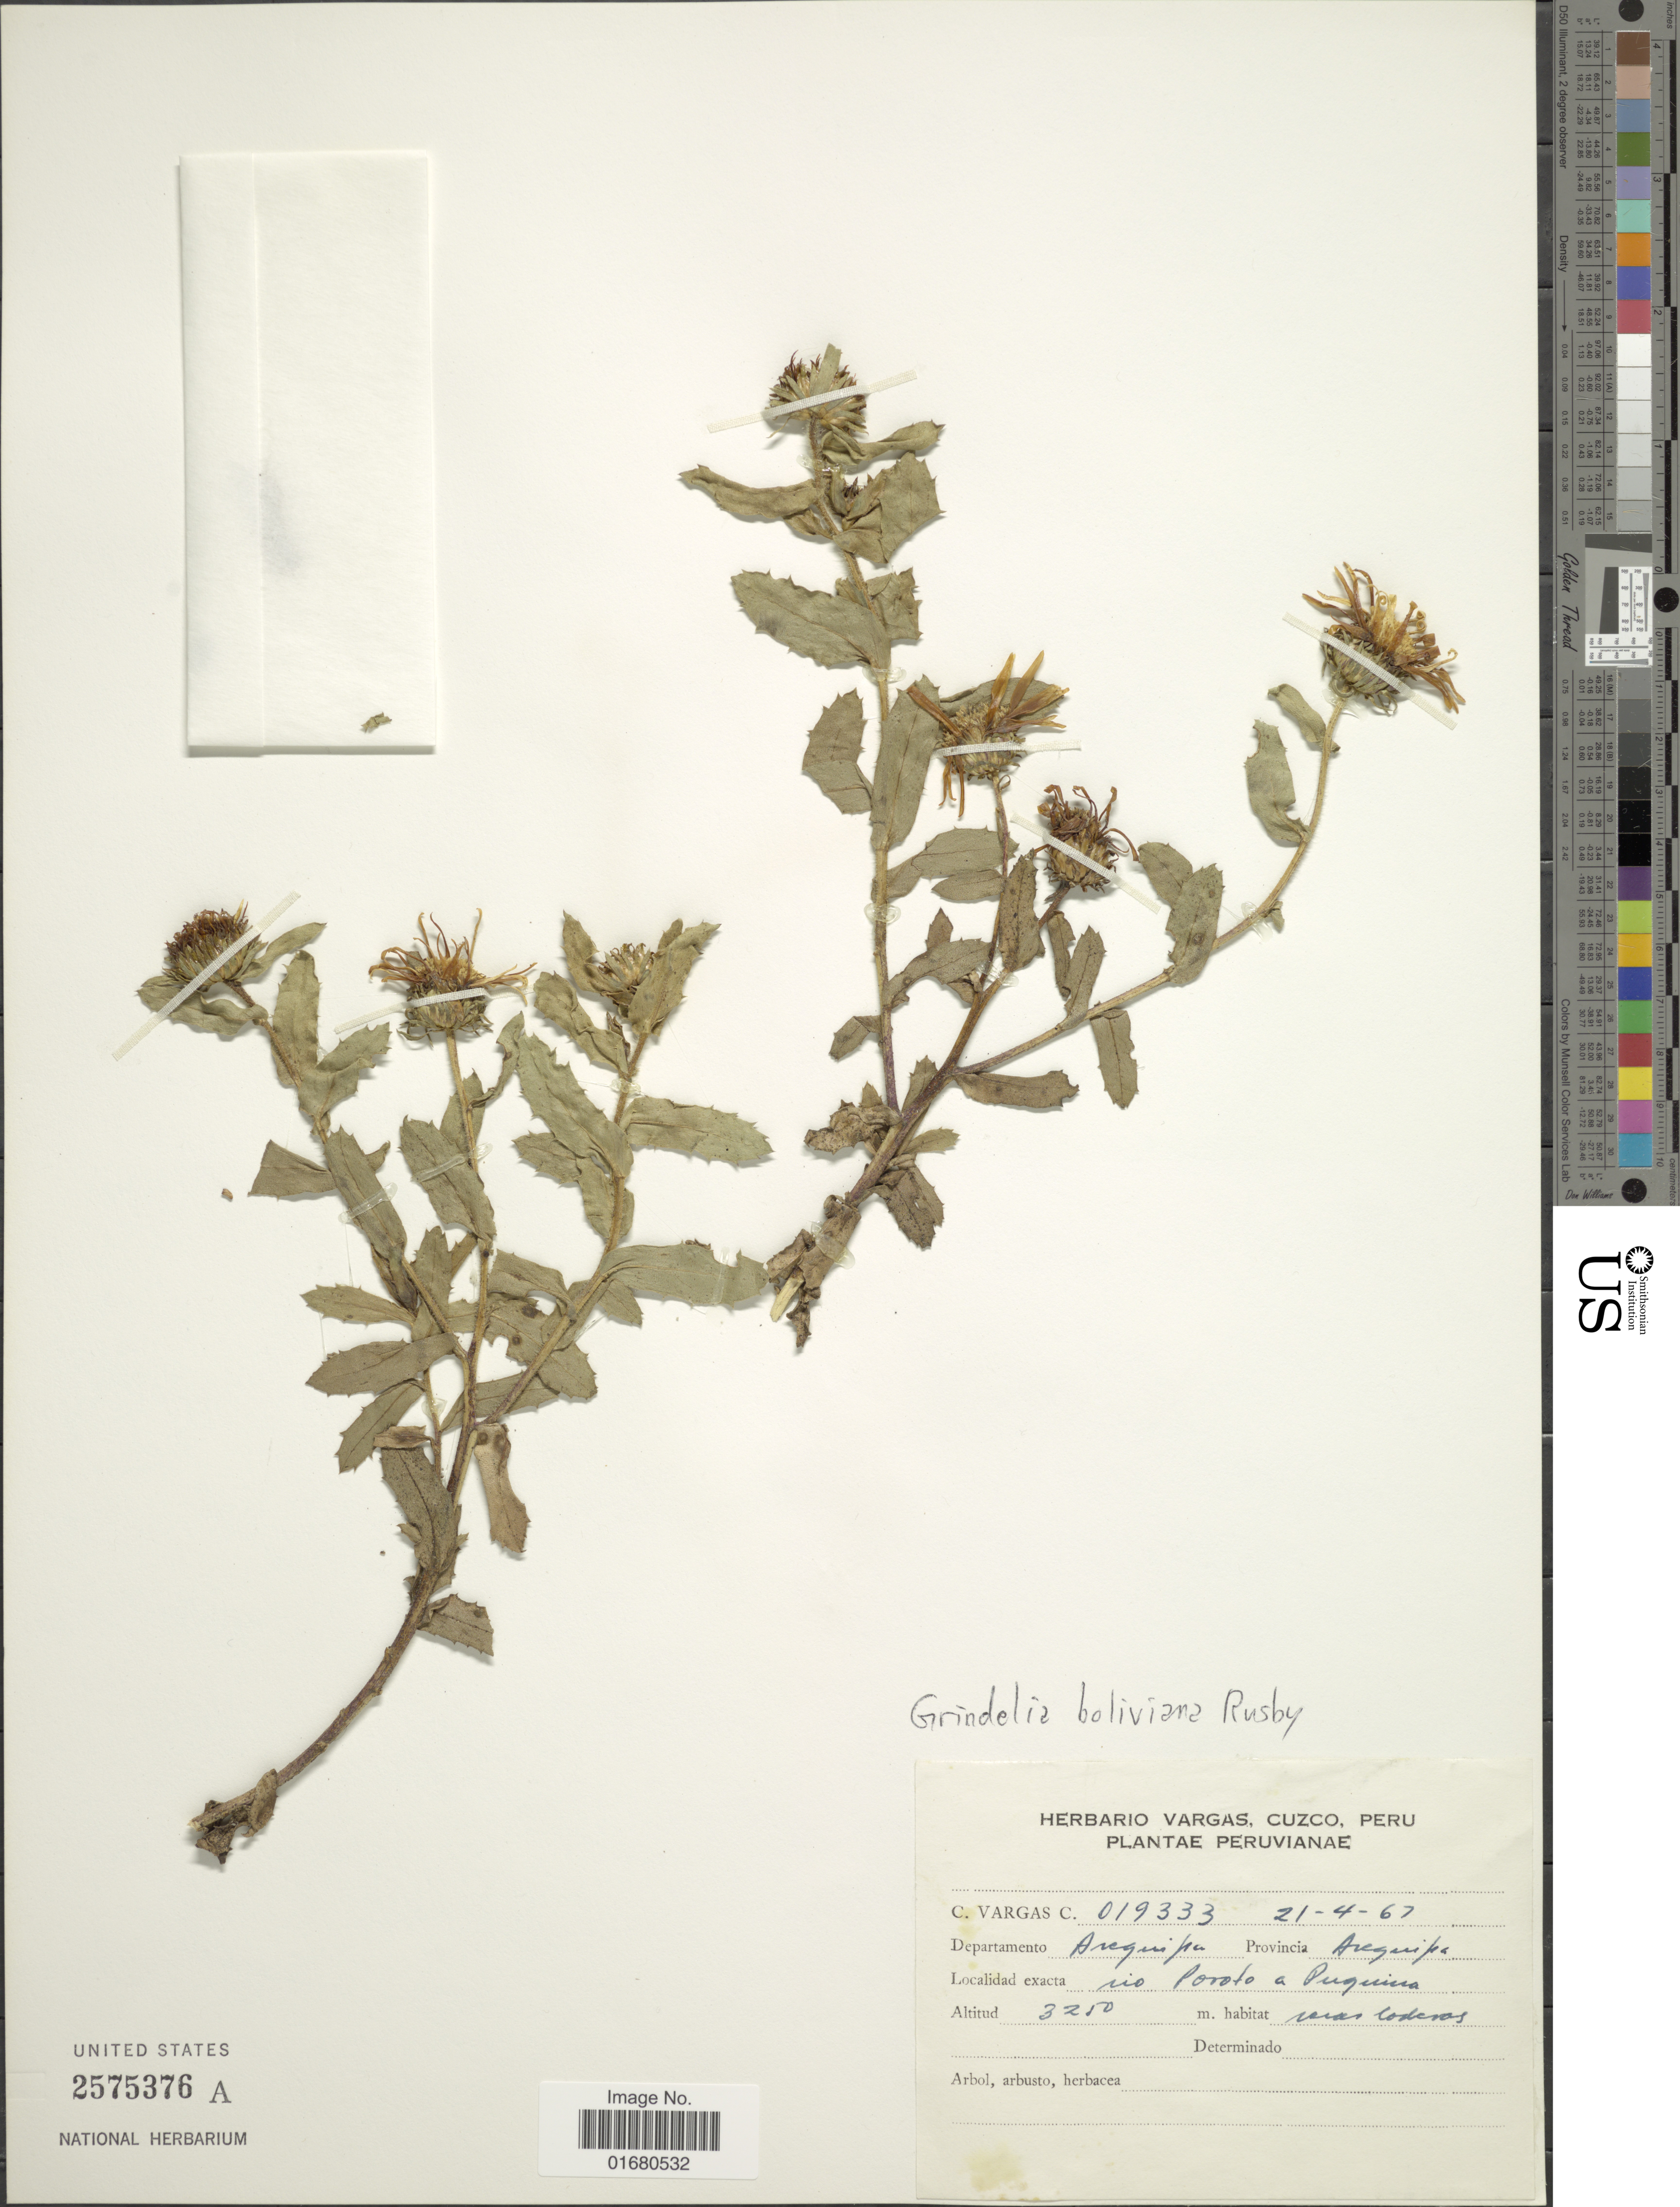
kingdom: Plantae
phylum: Tracheophyta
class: Magnoliopsida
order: Asterales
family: Asteraceae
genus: Grindelia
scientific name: Grindelia boliviana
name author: Rusby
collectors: C. Vargas Calderón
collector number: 019333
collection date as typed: Transcribed d/m/y: 12/4/67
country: Peru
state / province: Arequipa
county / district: Arequipa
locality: Rio Poroto a Puquina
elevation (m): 3250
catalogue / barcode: US 2575376A